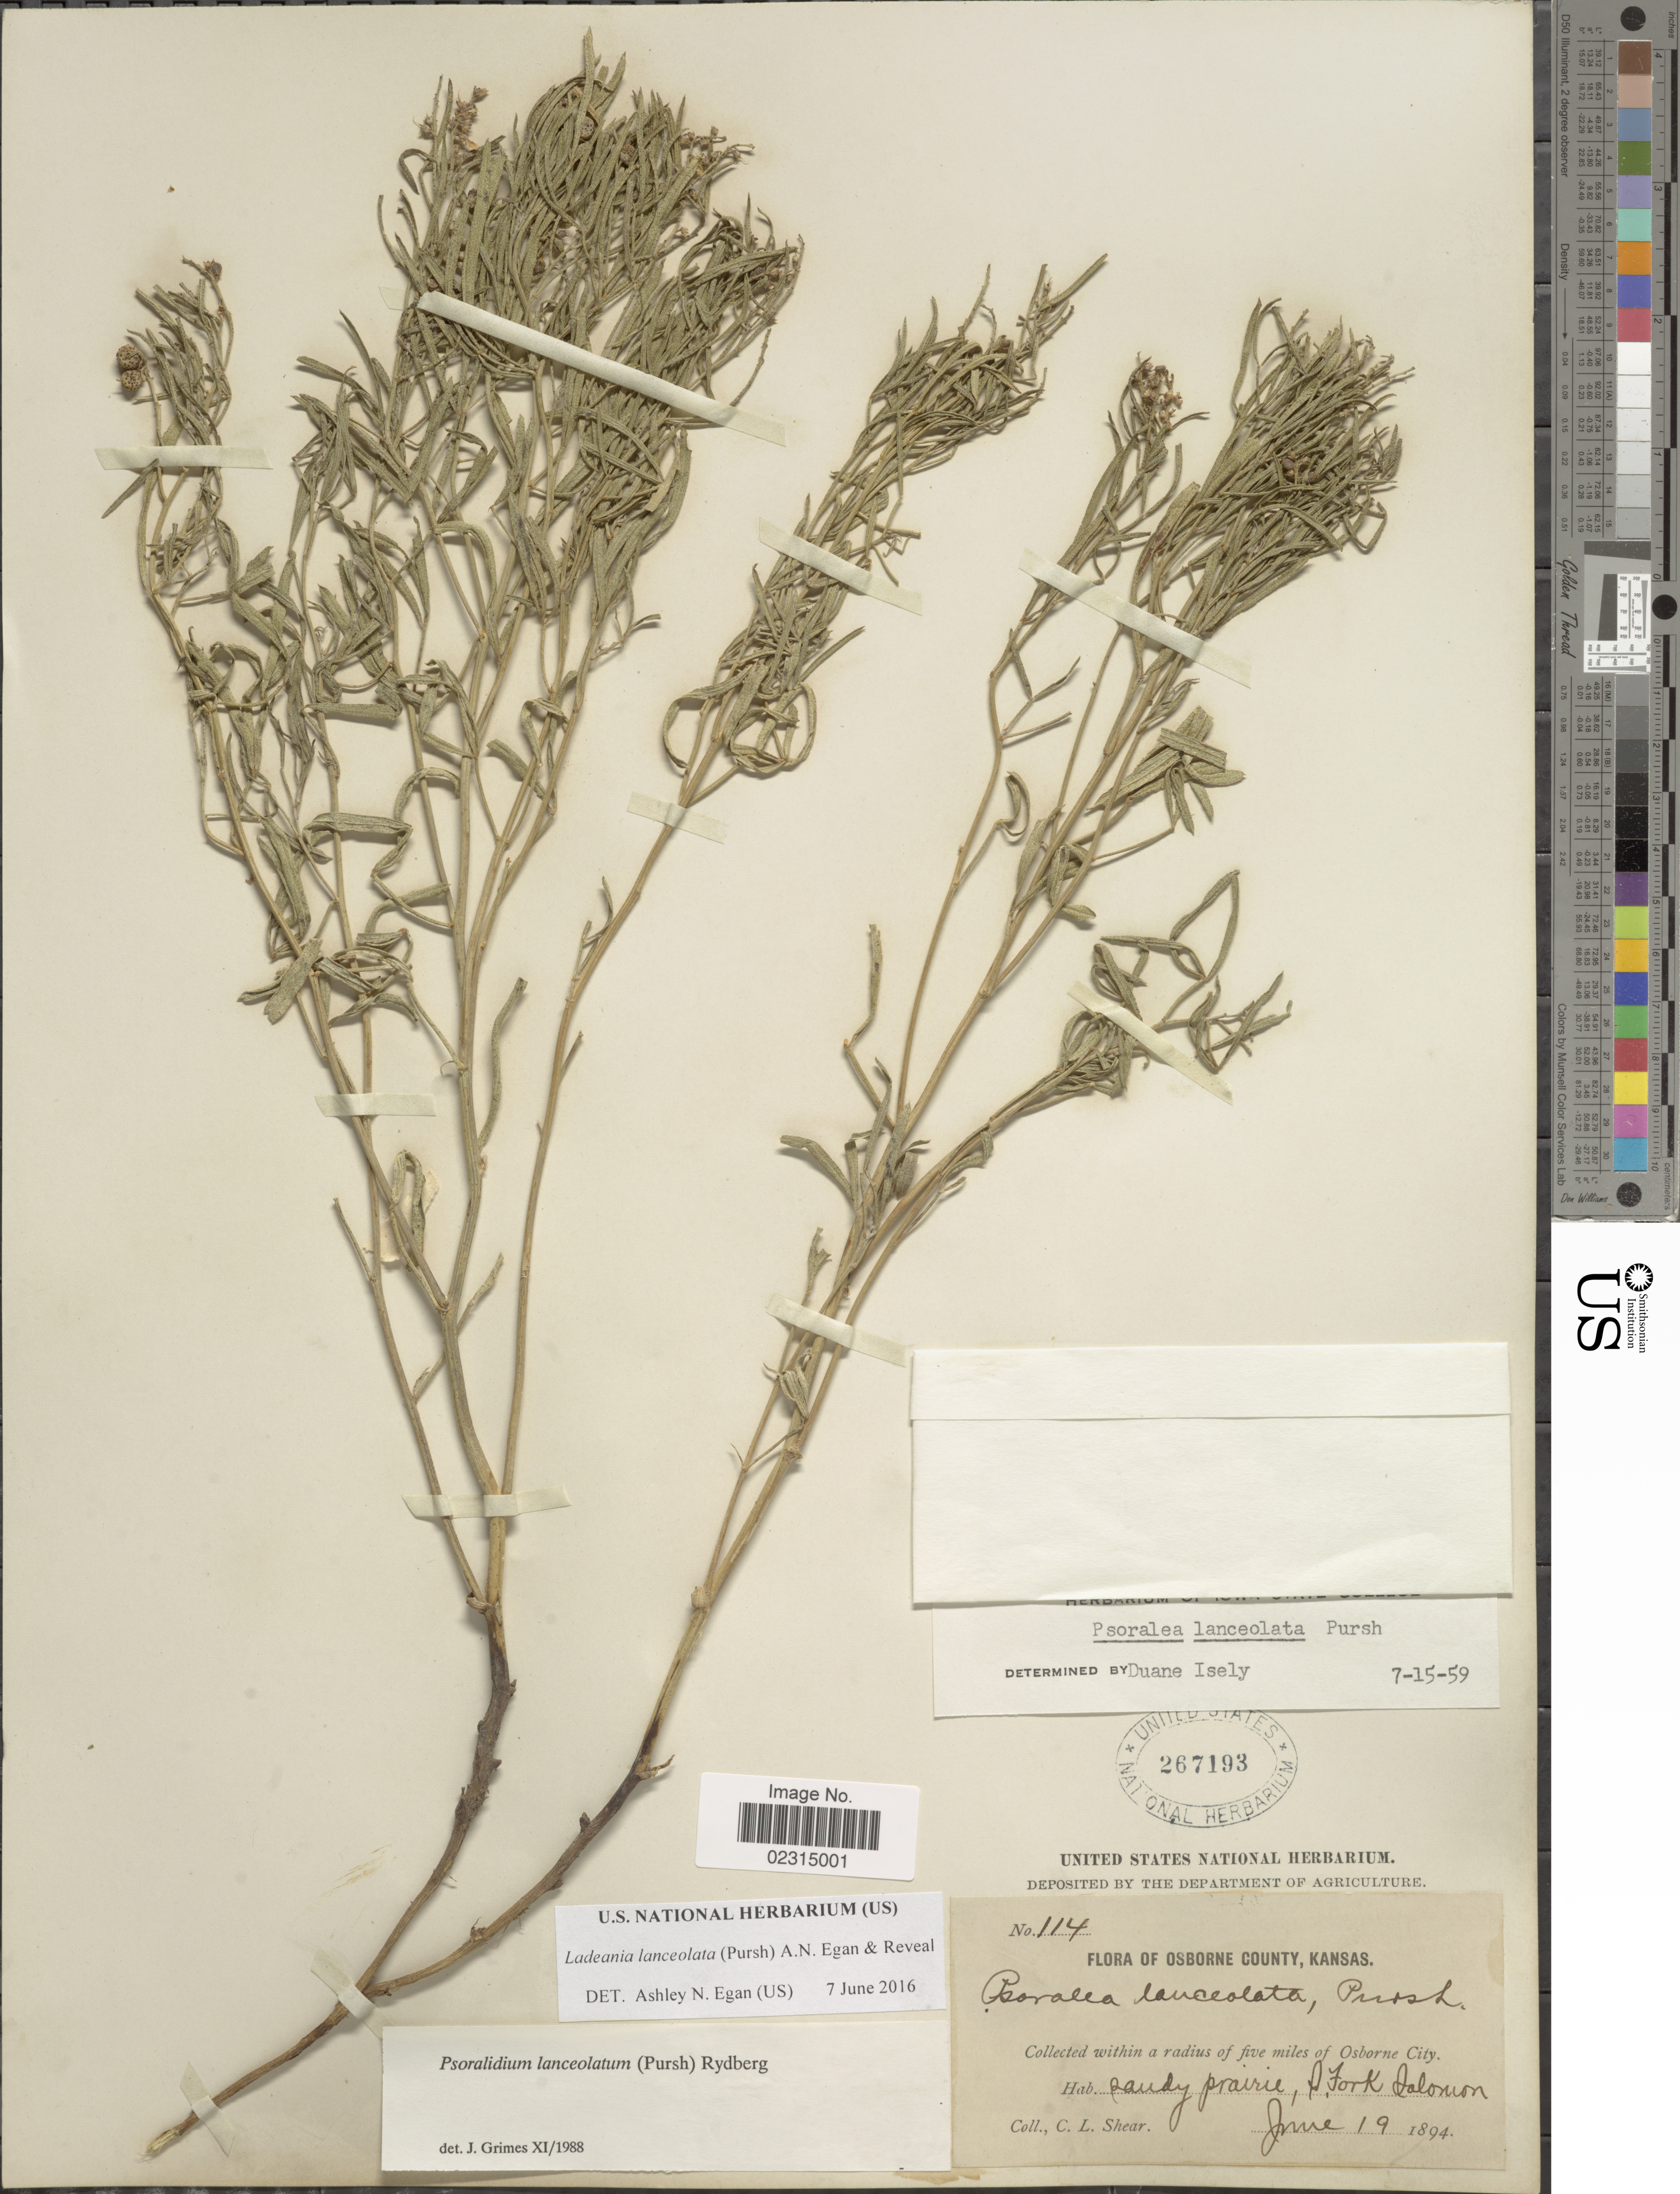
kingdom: Plantae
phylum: Tracheophyta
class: Magnoliopsida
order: Fabales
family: Fabaceae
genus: Ladeania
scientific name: Ladeania lanceolata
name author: (Pursh) A.N. Egan & Reveal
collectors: C. L. Shear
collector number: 114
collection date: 1894-06-19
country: United States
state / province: Kansas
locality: Osborne County, within a radius of five of Osborne City, sandy prairie, S. Fork Salomon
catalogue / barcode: US 267193